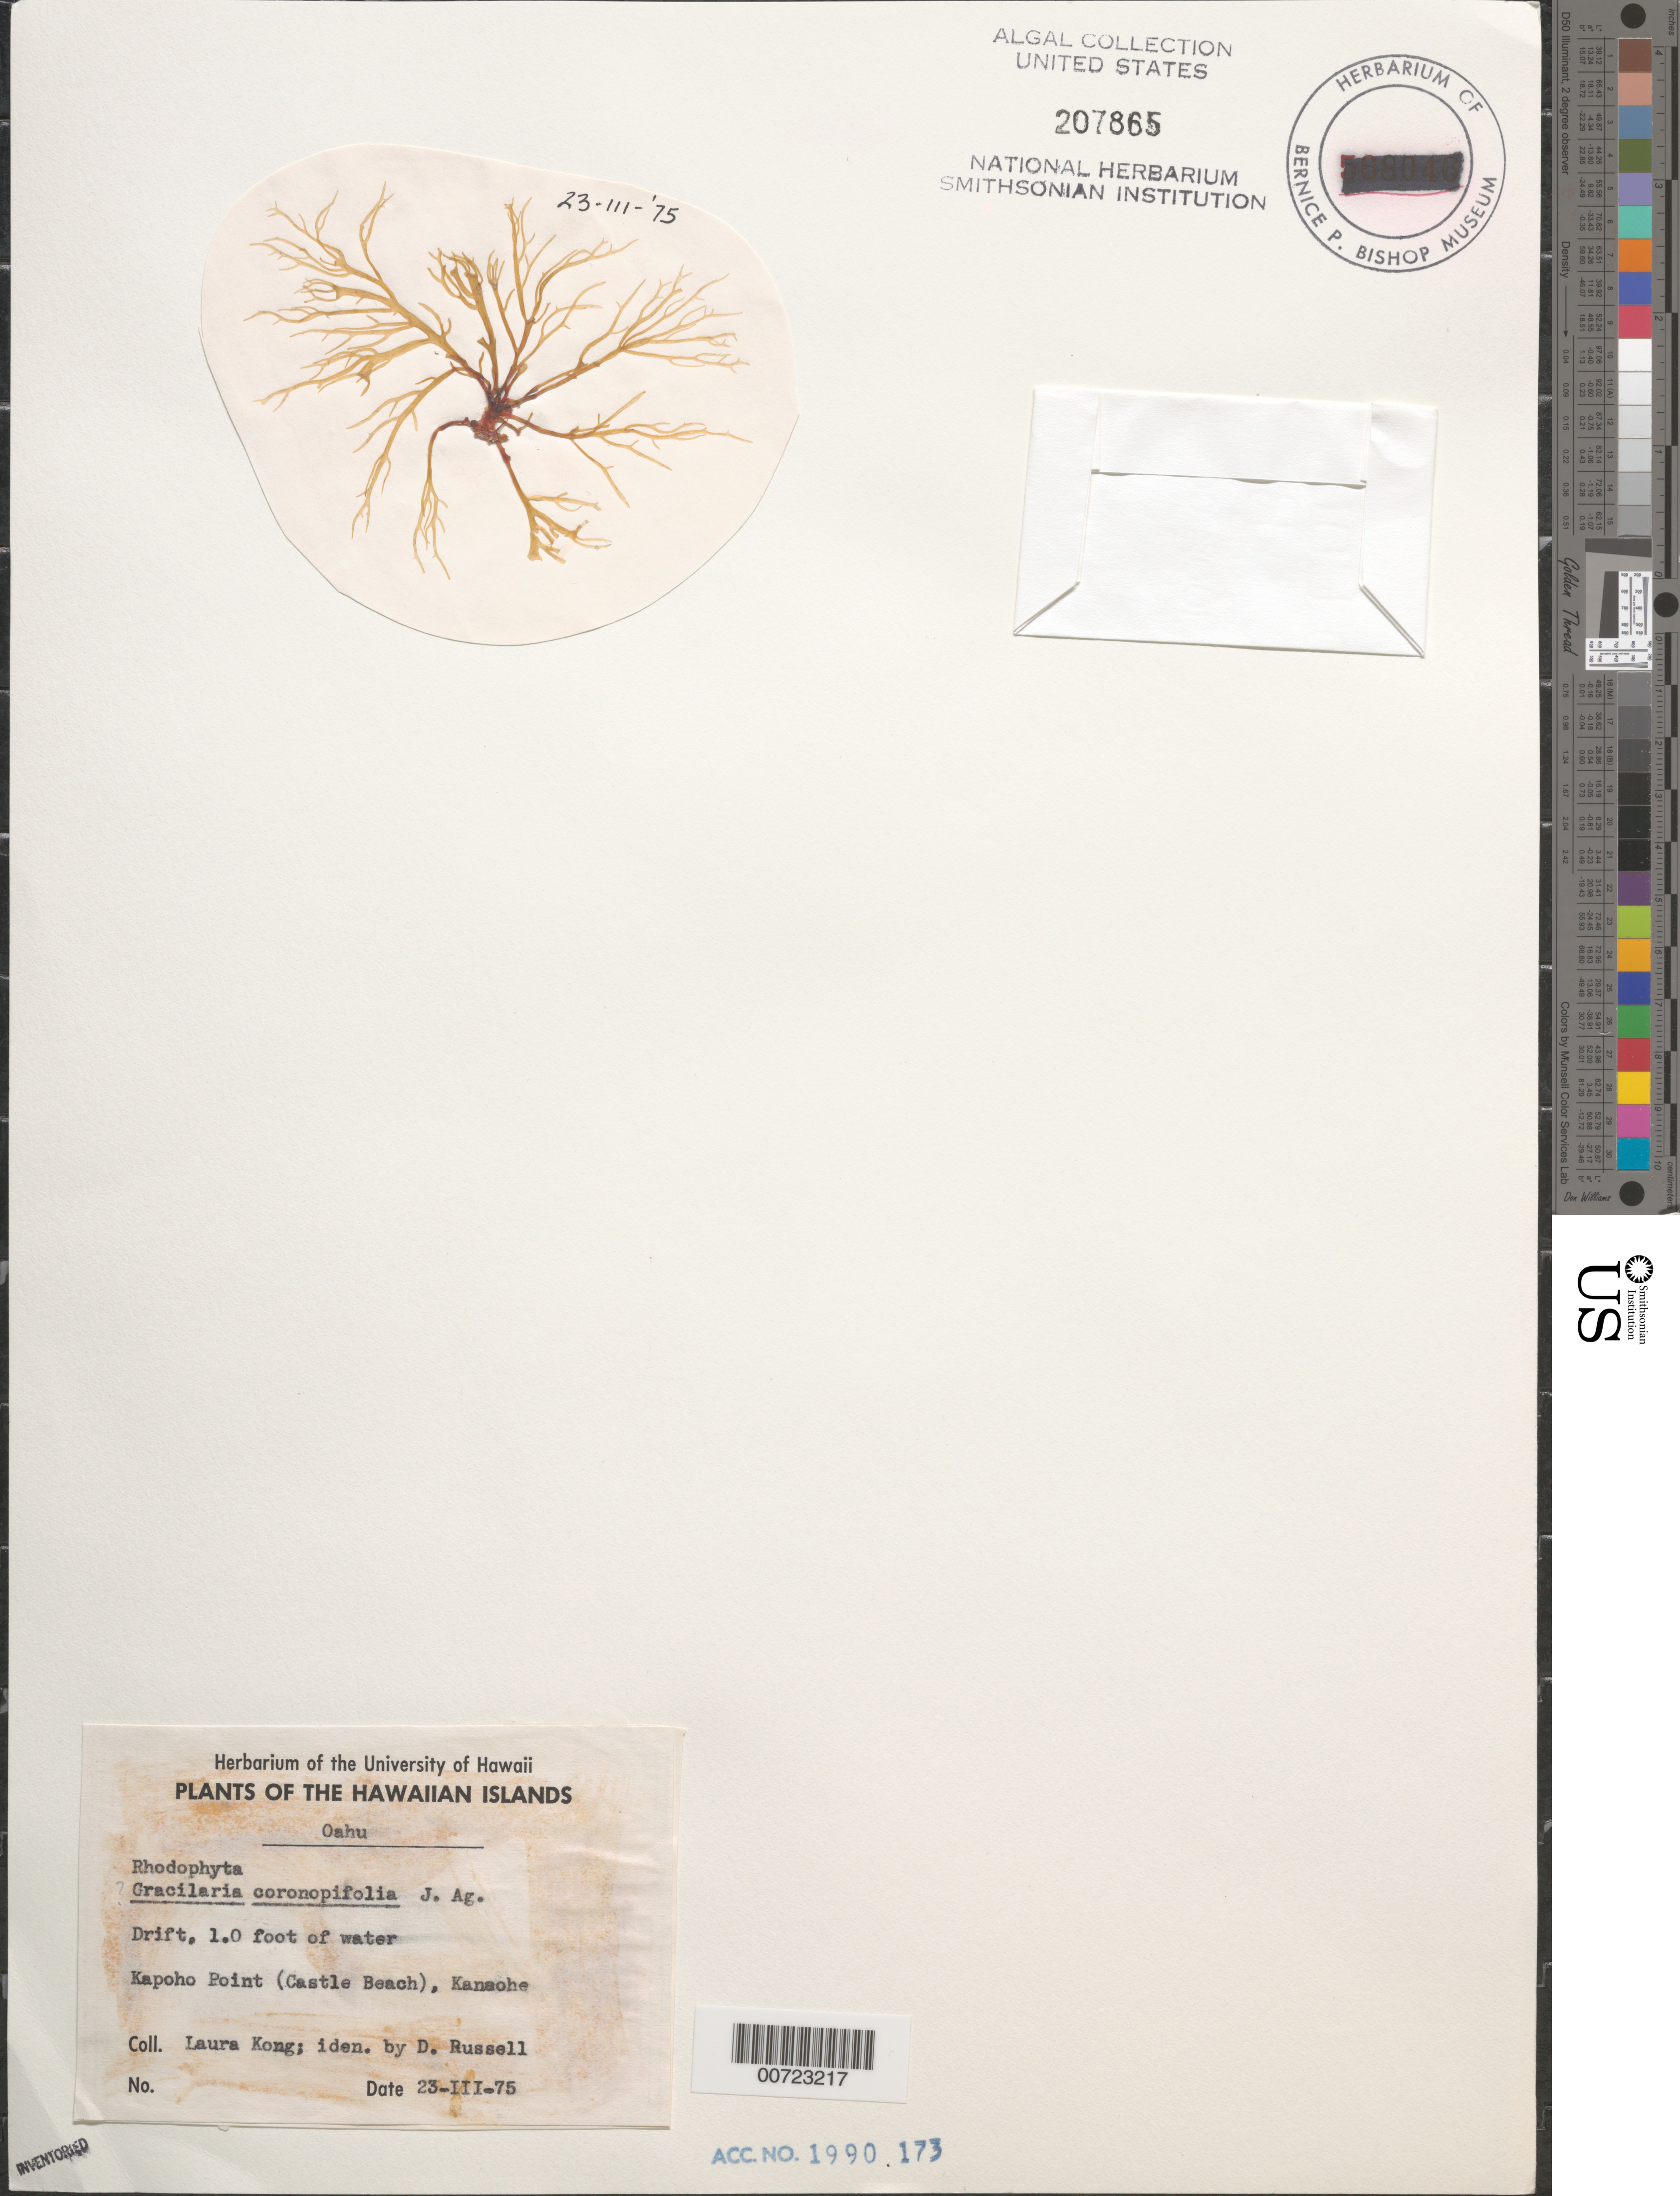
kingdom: Plantae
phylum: Rhodophyta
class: Florideophyceae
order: Gracilariales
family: Gracilariaceae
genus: Gracilaria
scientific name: Gracilaria coronopifolia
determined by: Russell, D.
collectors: L. Kong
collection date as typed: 23 Mar 1975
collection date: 1975-03-23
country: United States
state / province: Hawaii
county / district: Honolulu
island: Oahu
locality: Kapoho Point, Castle Beach, Kaneohe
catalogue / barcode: US 207865